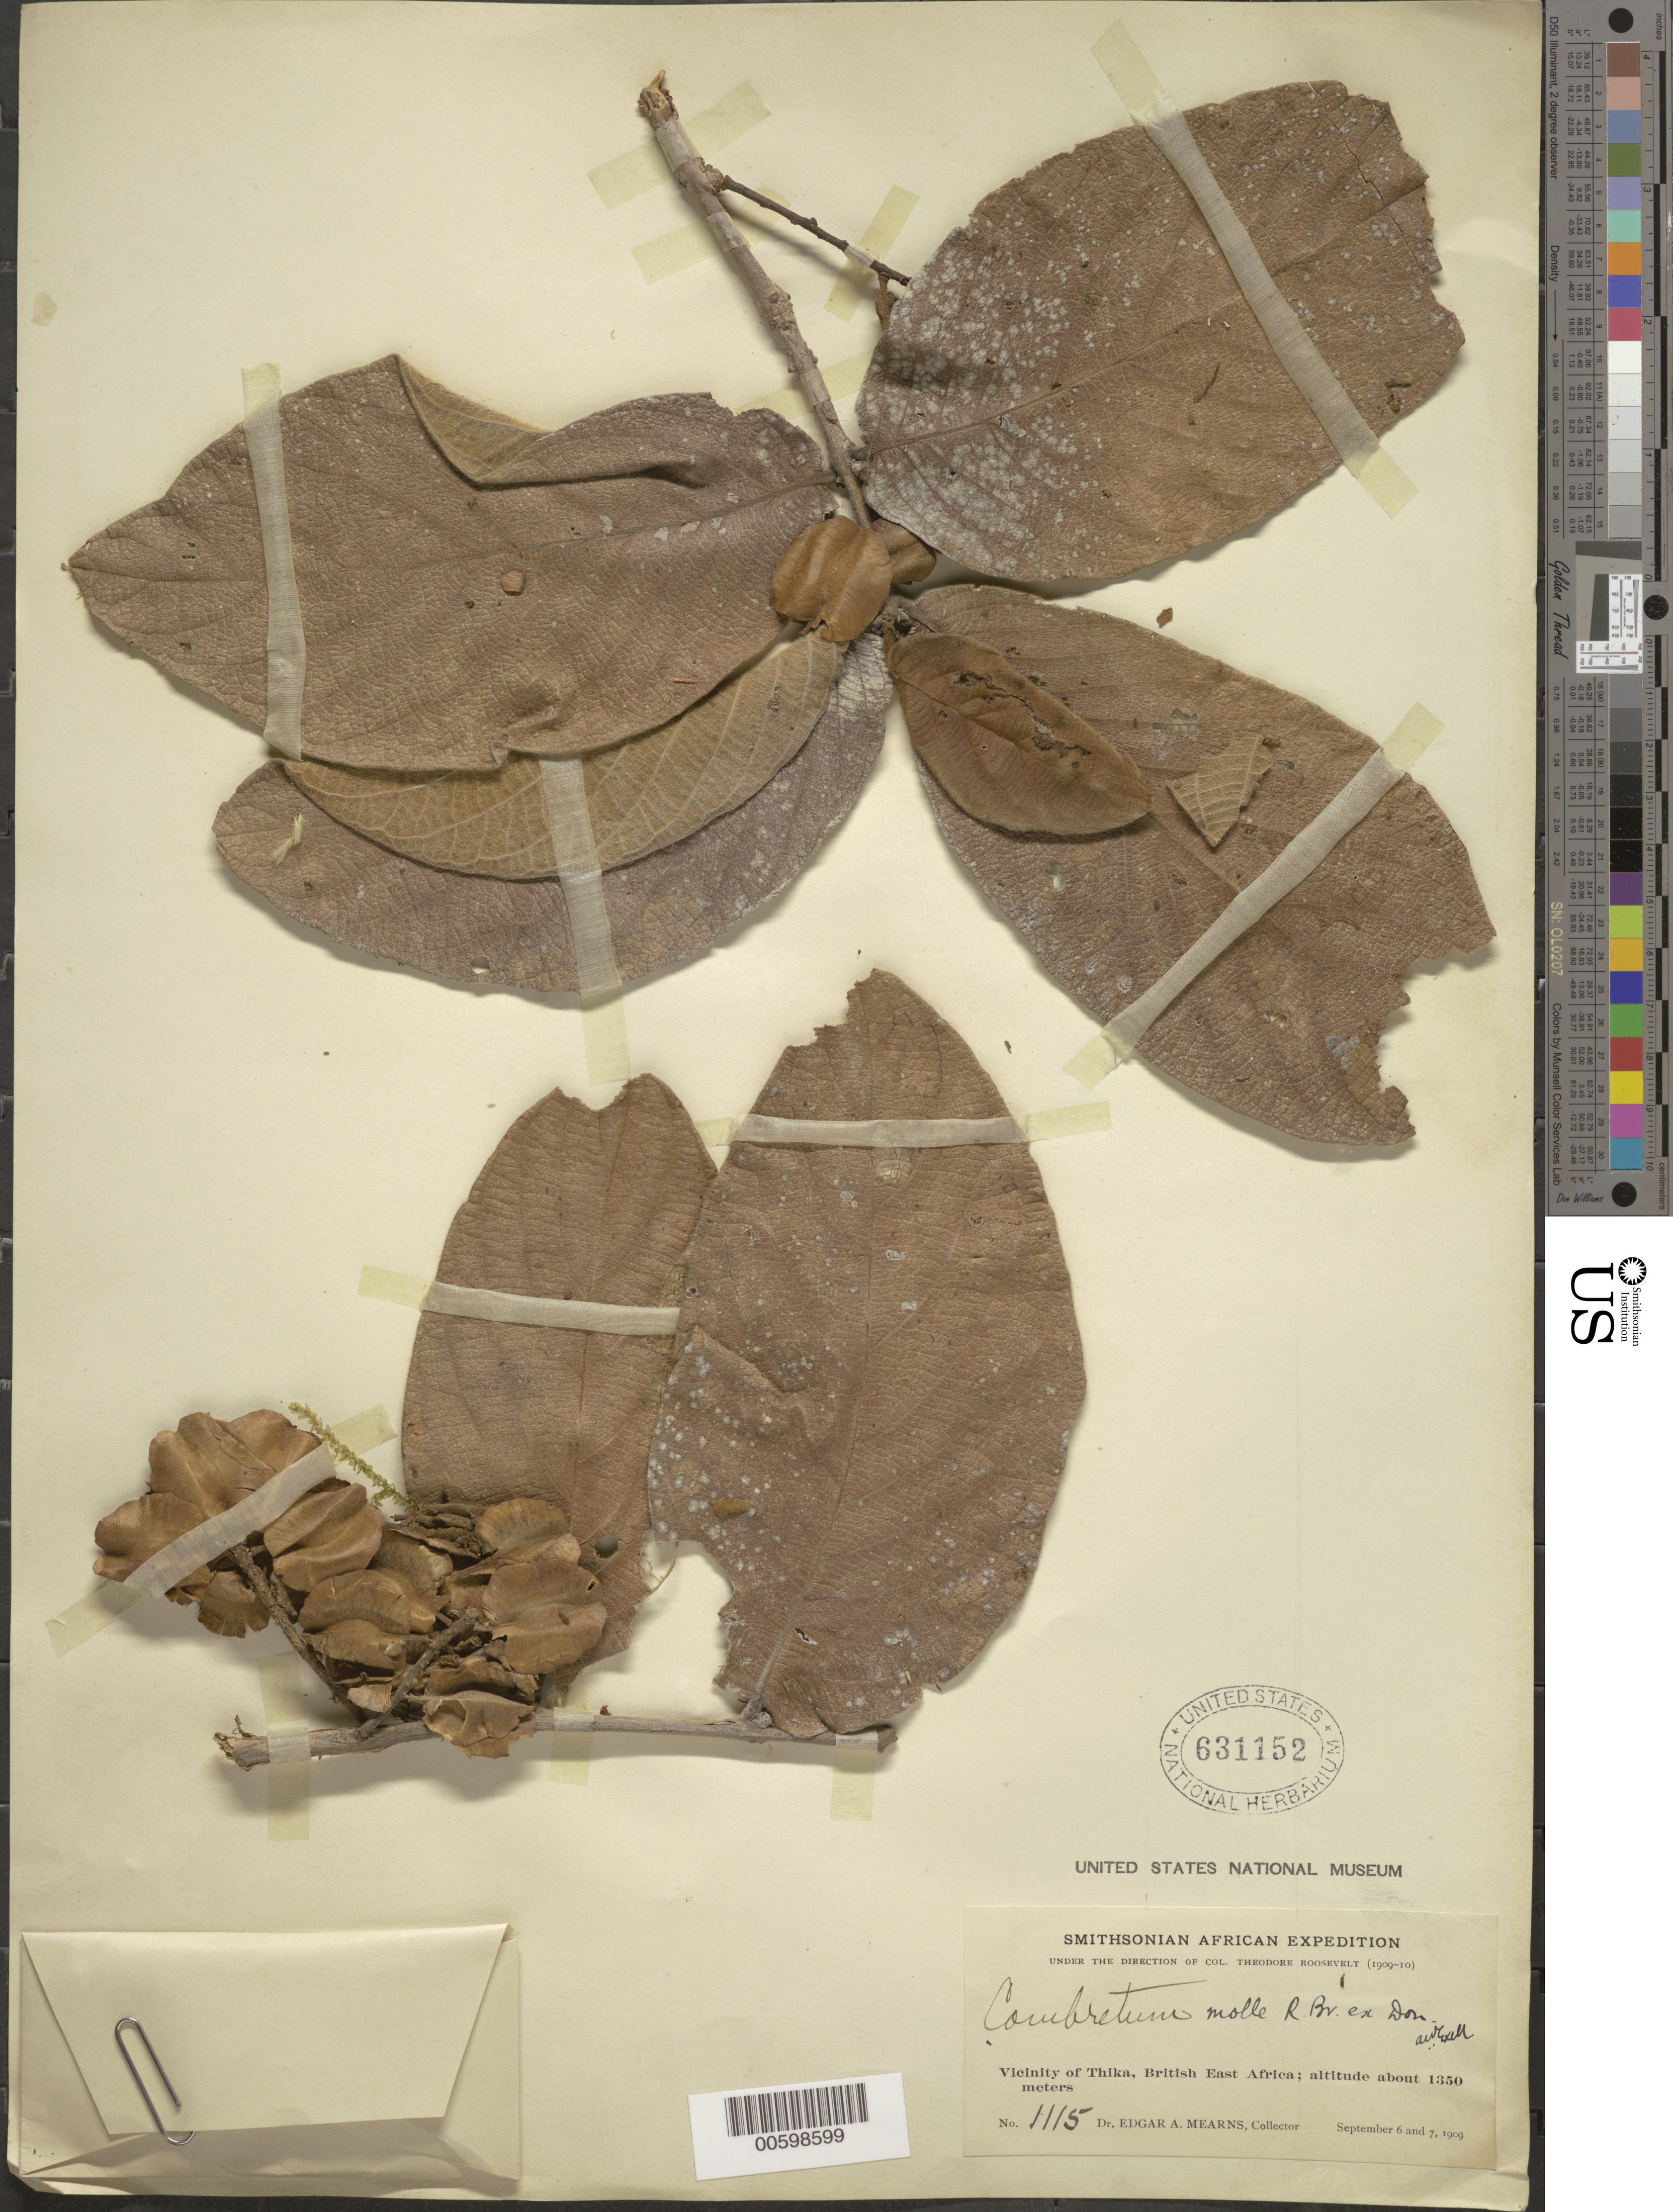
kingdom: Plantae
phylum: Tracheophyta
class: Magnoliopsida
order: Myrtales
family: Combretaceae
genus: Combretum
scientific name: Combretum sp.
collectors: E. A. Mearns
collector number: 1115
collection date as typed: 06 Sep 1909 to 07 Sep 1909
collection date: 1909-09-06/1909-09-07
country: Kenya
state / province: Kiambu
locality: Vicinity of Thika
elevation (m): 1350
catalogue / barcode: US 631152